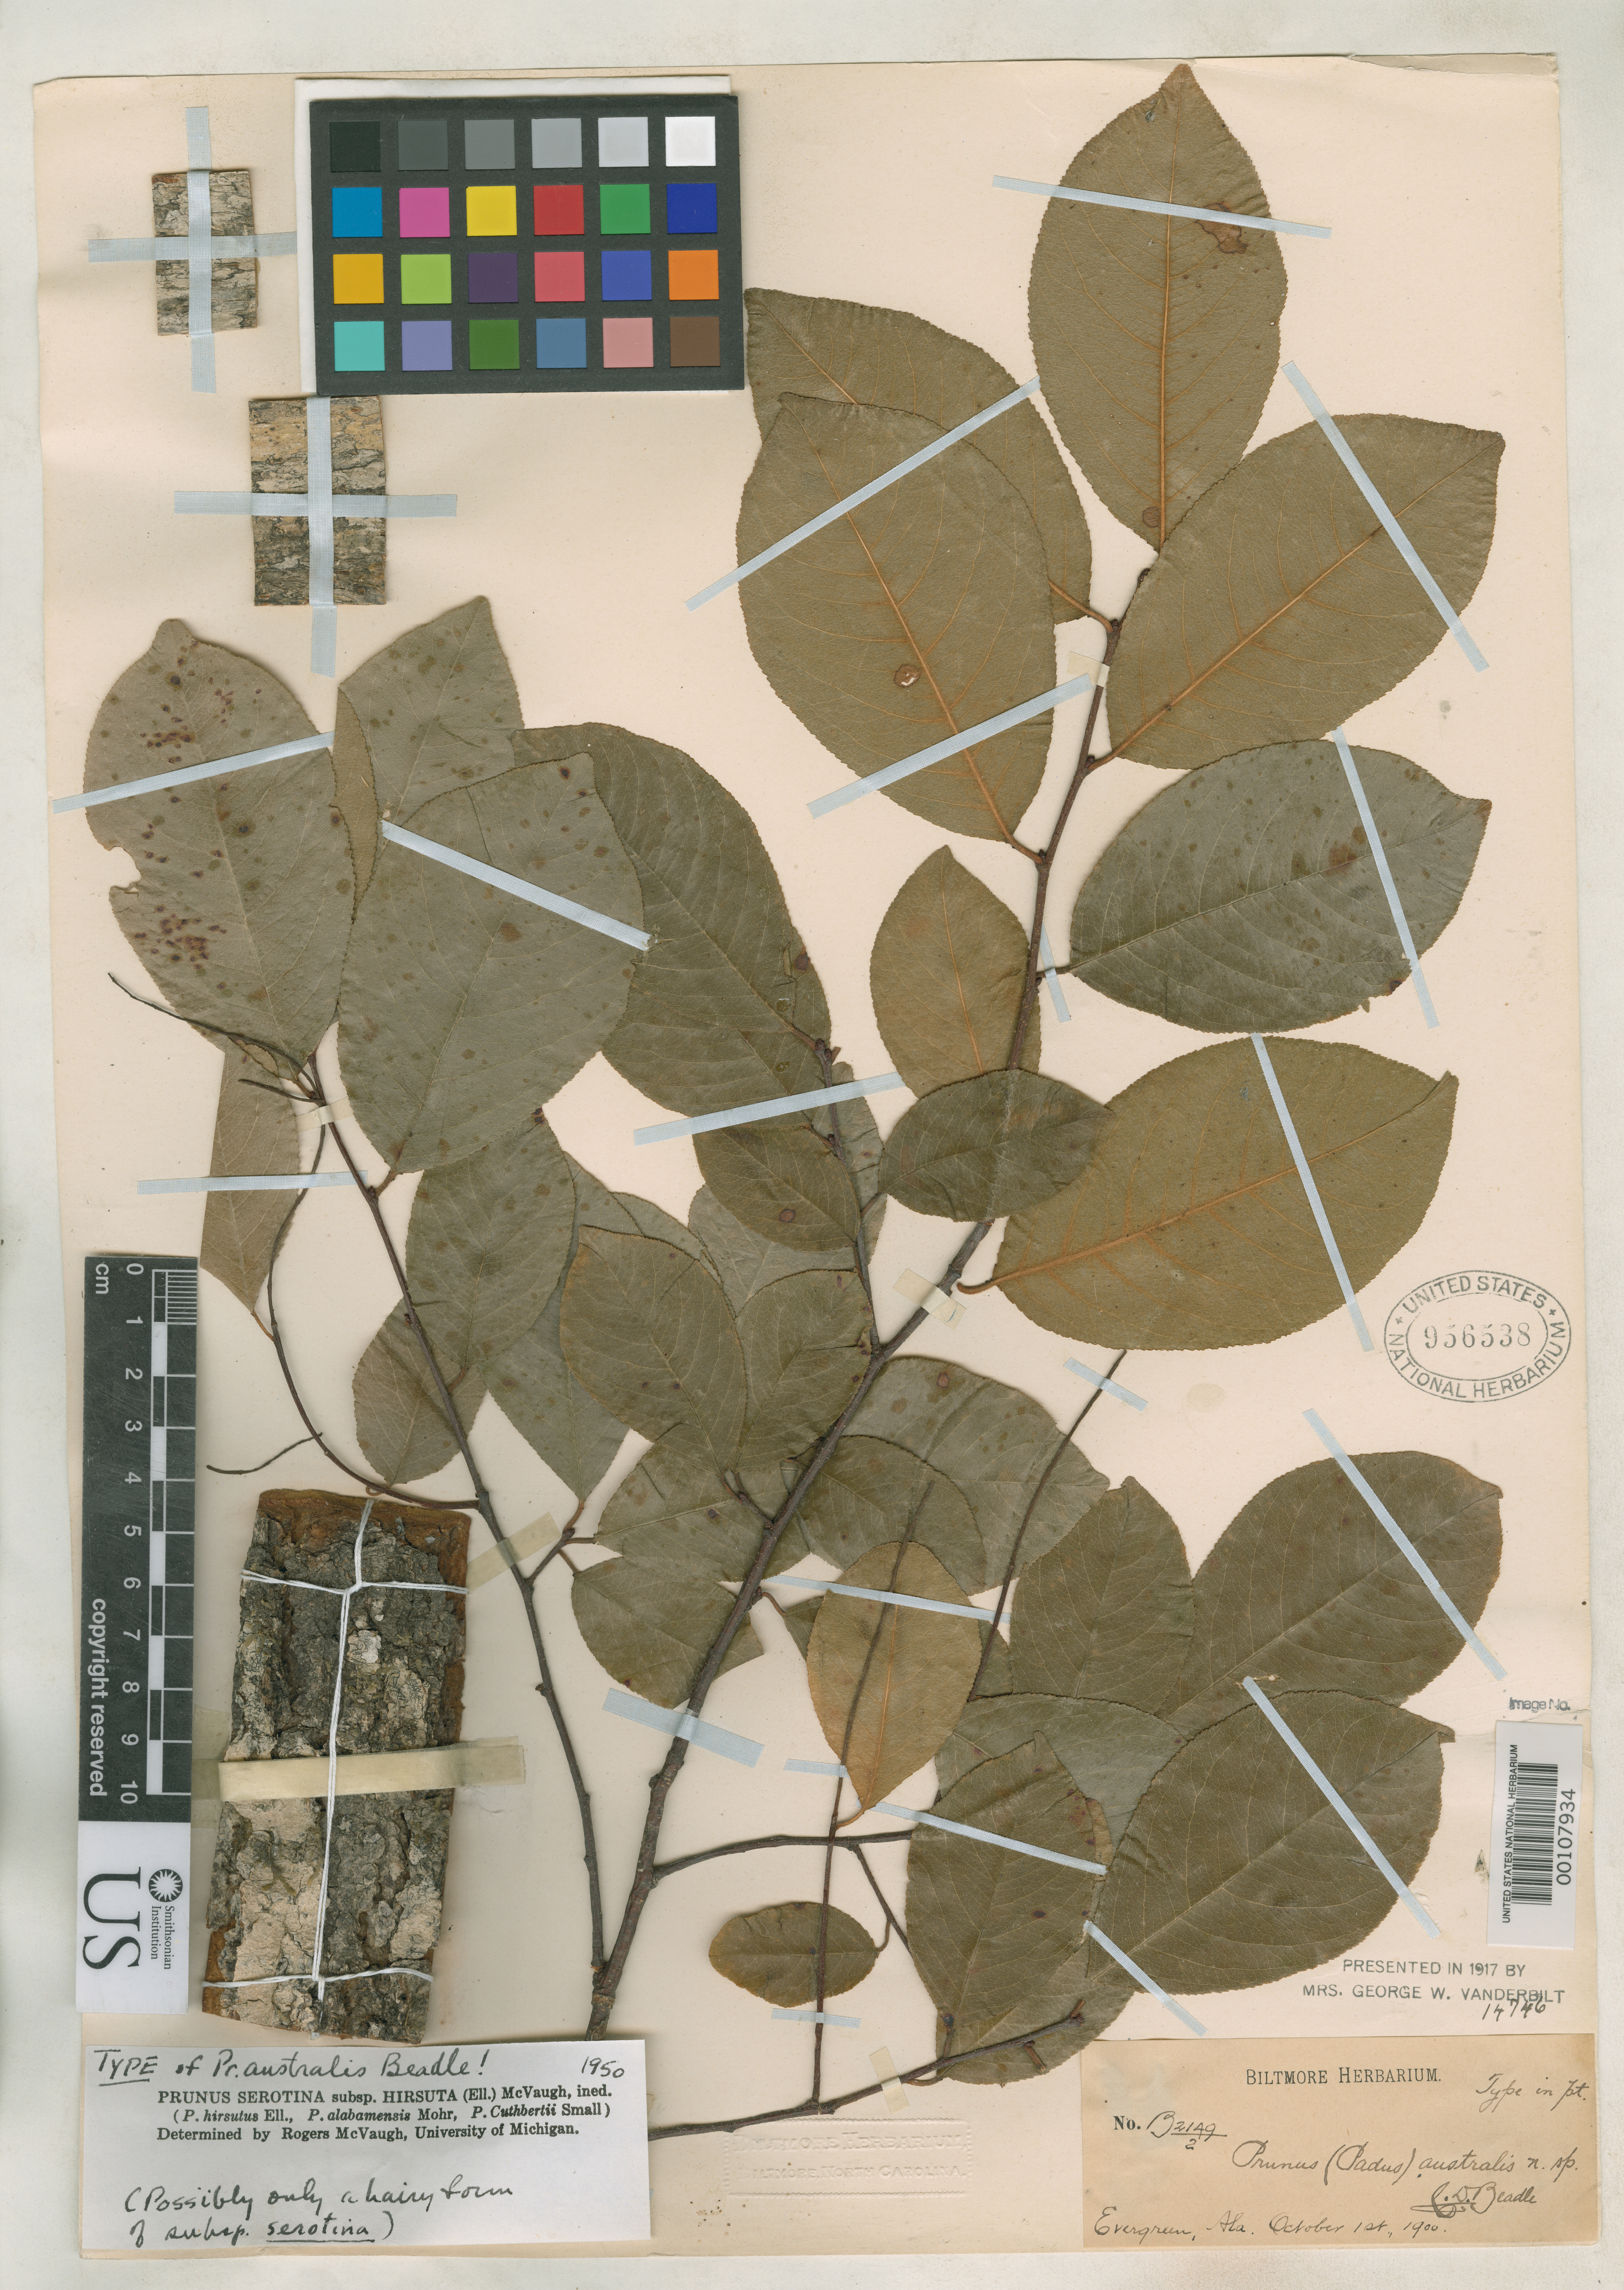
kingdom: Plantae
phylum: Tracheophyta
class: Magnoliopsida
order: Rosales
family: Rosaceae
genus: Prunus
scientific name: Prunus australis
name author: Beadle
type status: Syntype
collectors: ex herb. Biltmore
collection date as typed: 01 Oct 1900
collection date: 1900-10-01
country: United States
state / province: Alabama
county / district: Conecuh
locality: Evergreen.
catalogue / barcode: US 956538